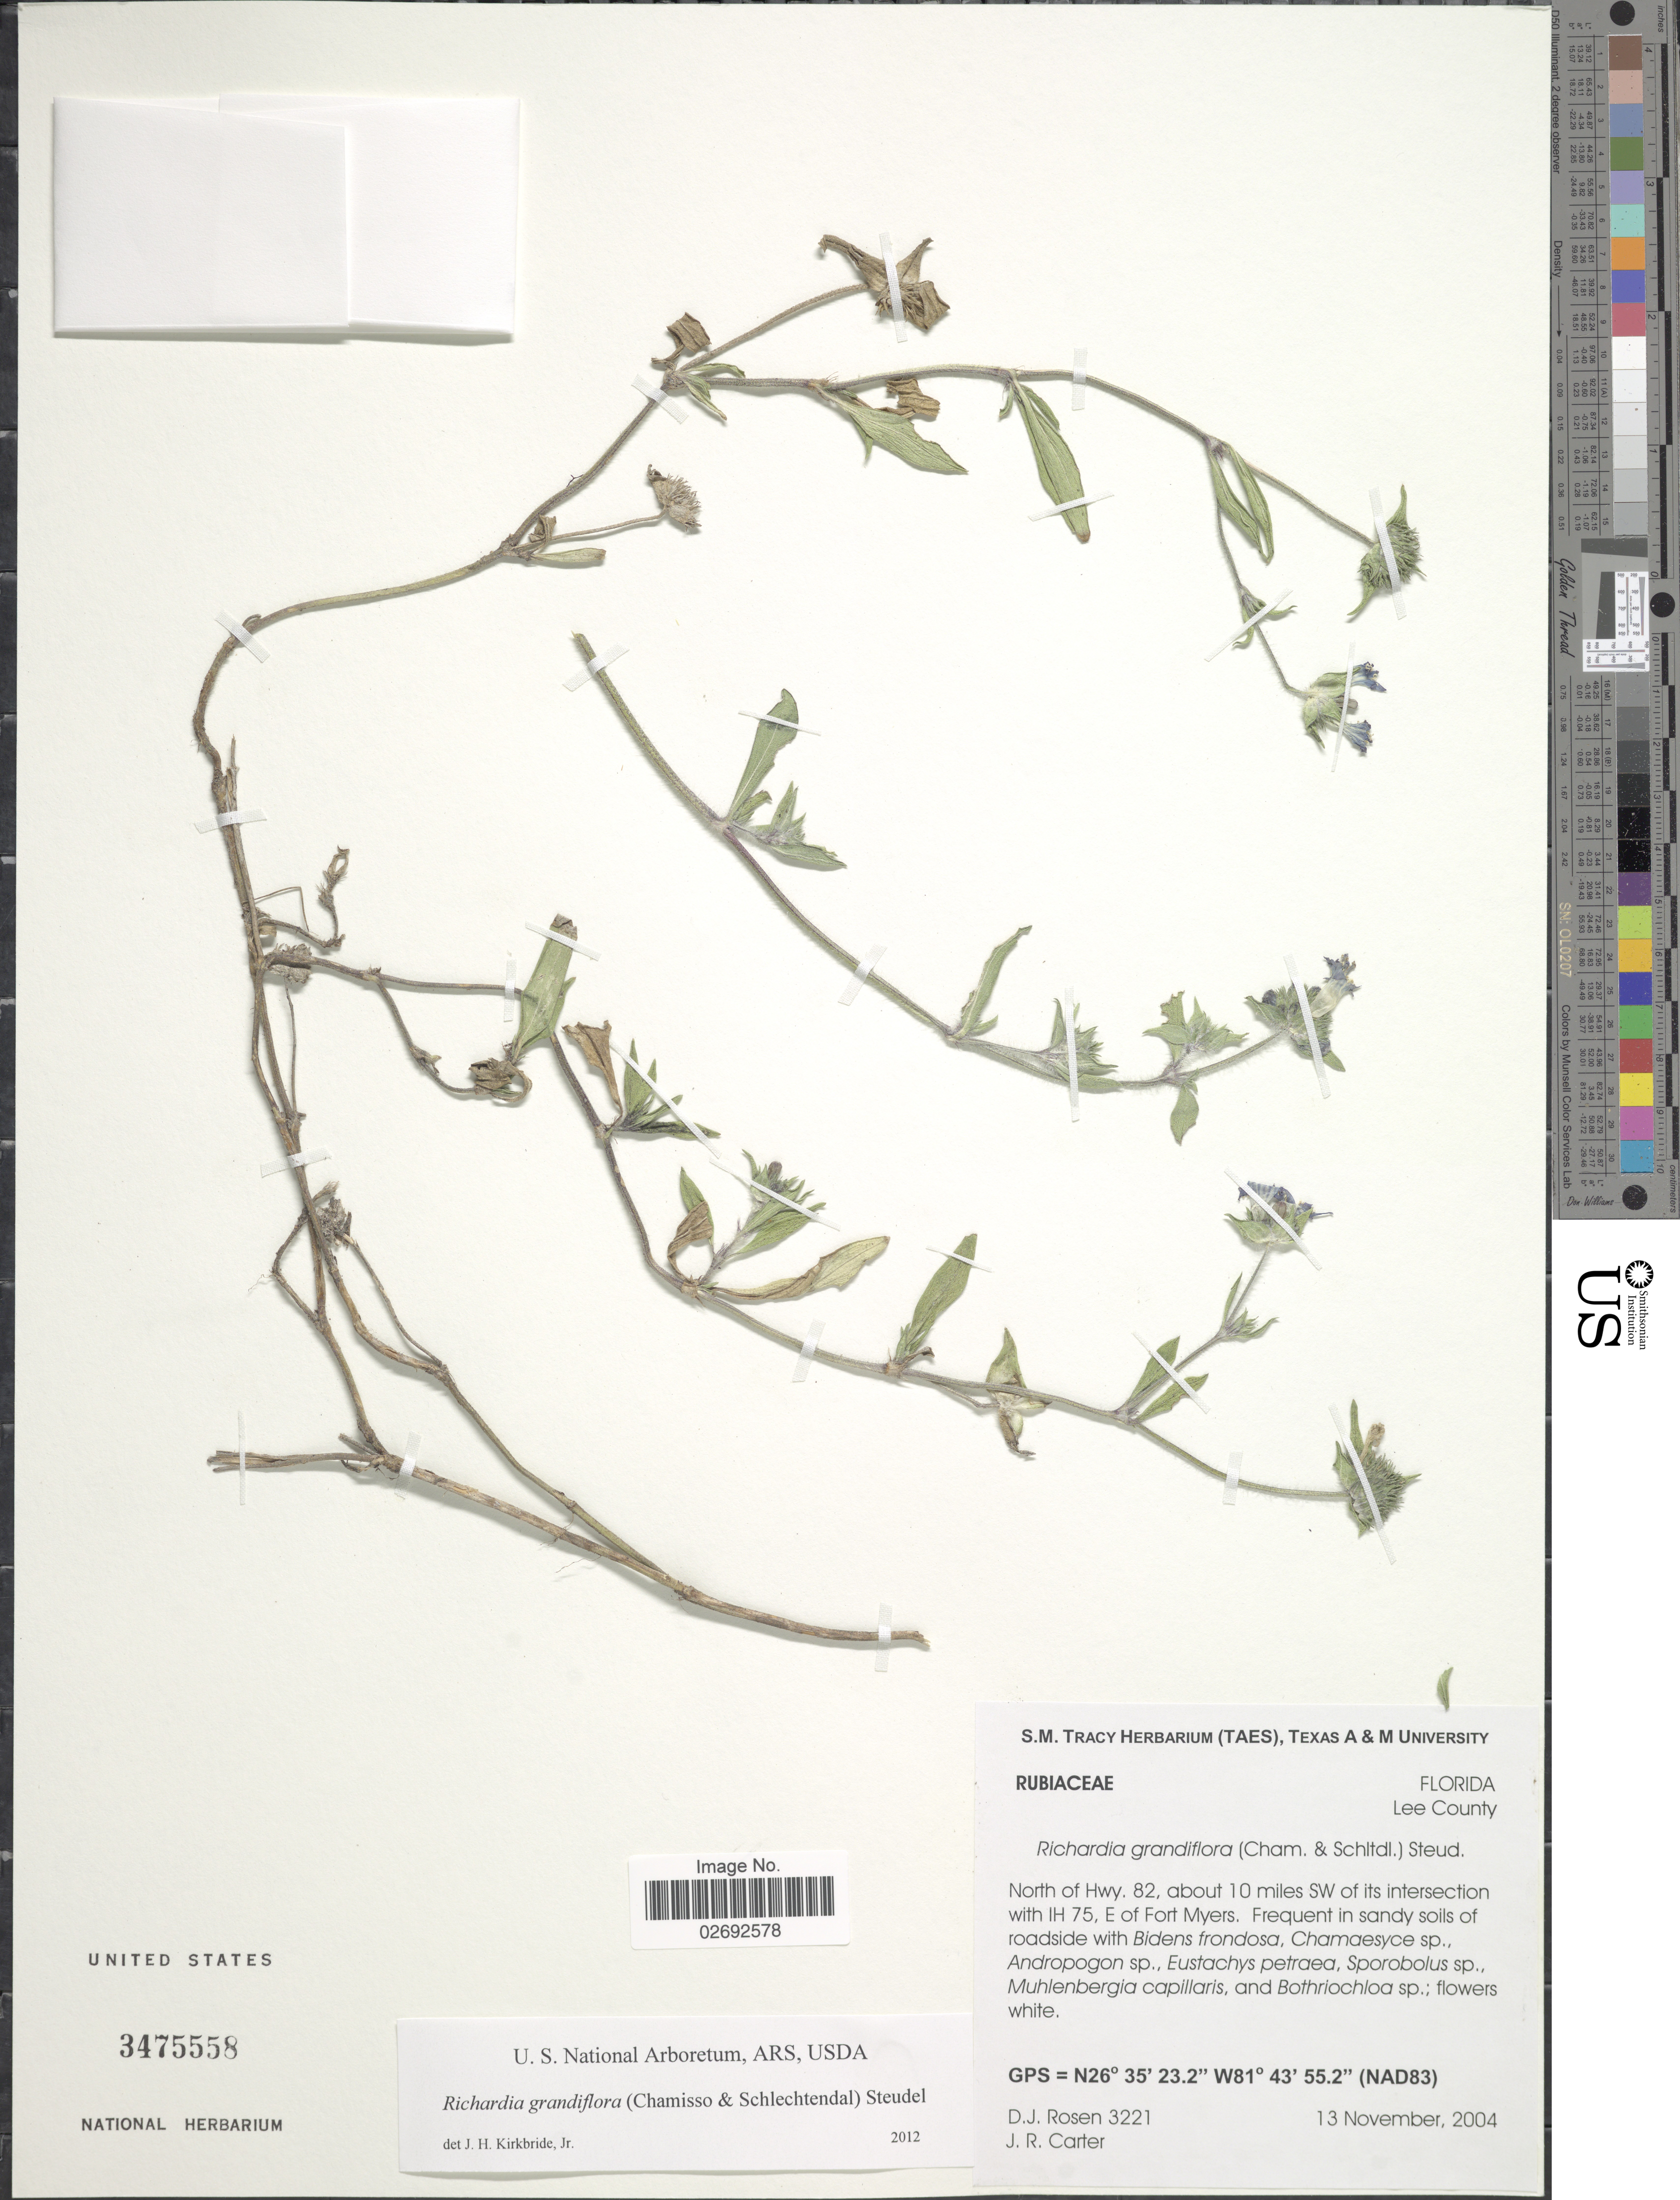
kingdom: Plantae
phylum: Tracheophyta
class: Magnoliopsida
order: Gentianales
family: Rubiaceae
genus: Richardia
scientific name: Richardia grandiflora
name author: (Cham. & Schltdl.) Steud.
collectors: D. J. Rosen & R. Carter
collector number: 3211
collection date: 2004-11-13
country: United States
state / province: Florida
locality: Lee County, North of Hwy. 82, about 10 miles SW of its intersection with IH 75, E of Fort Myers (NAD83)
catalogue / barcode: US 3475558